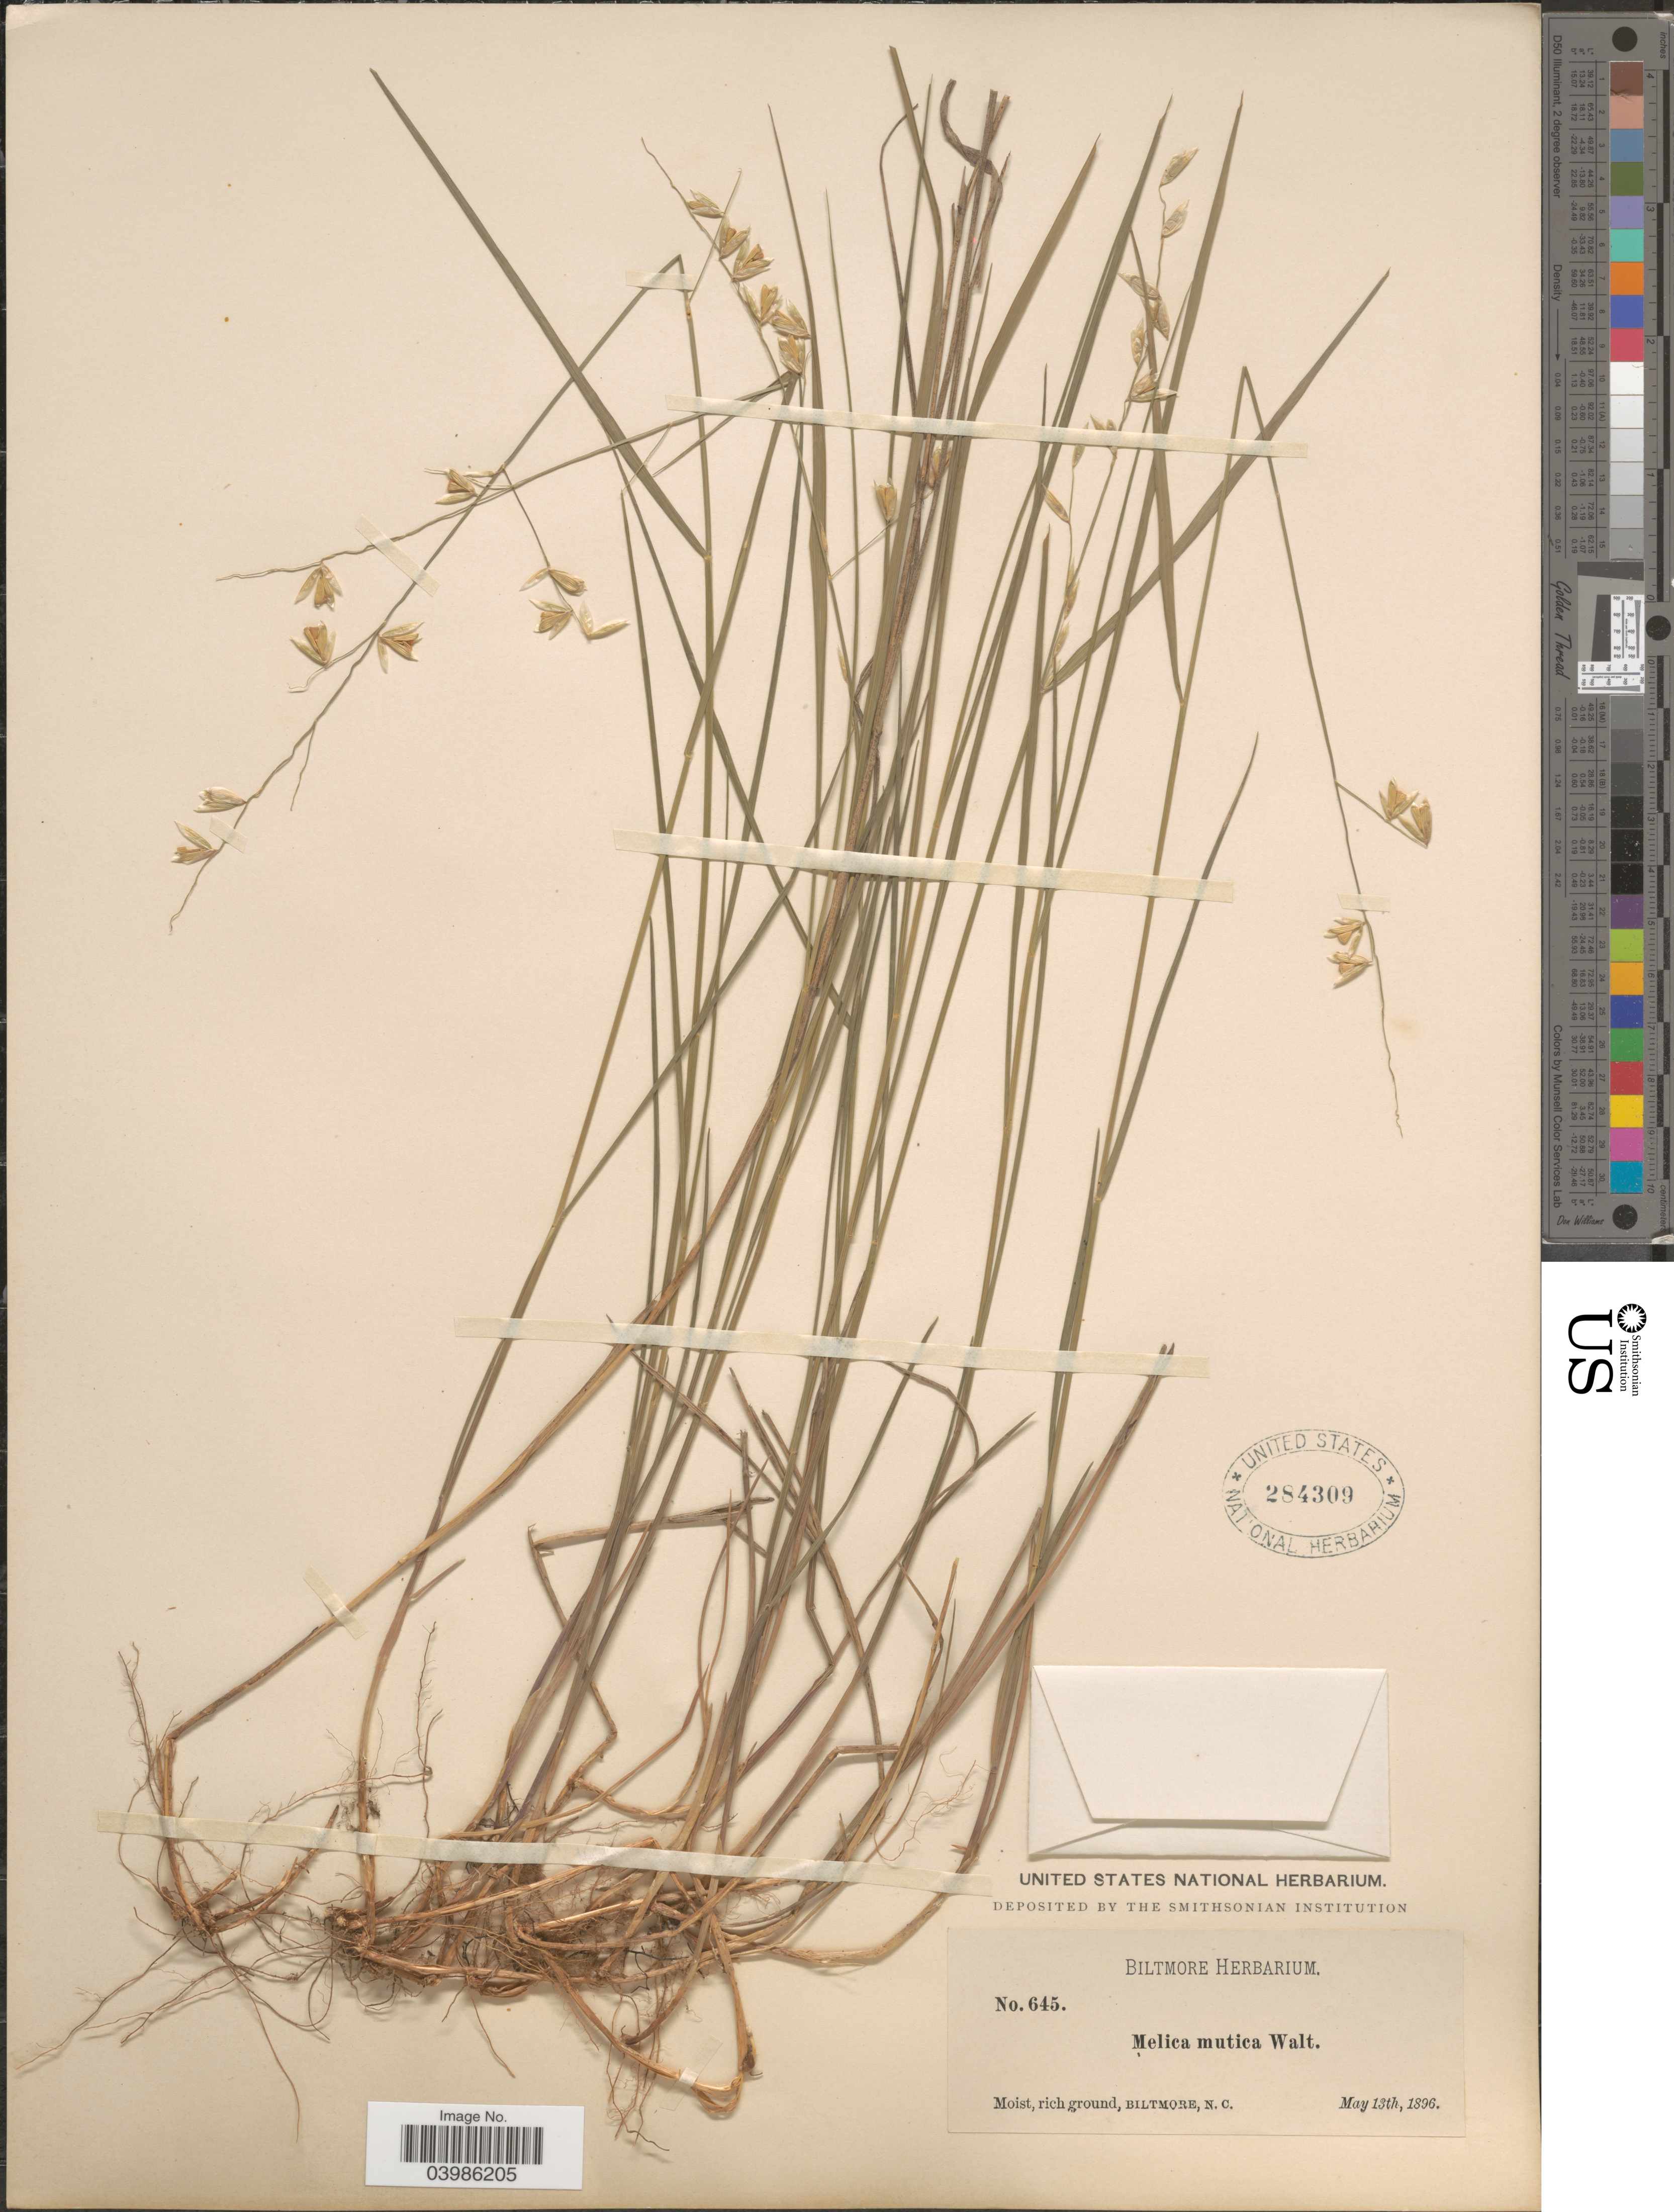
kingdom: Plantae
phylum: Tracheophyta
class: Liliopsida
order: Poales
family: Poaceae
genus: Melica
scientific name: Melica mutica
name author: Walter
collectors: ex herb. Biltmore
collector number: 645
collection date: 1896-05-13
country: United States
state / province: North Carolina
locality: Biltmore.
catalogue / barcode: US 284309